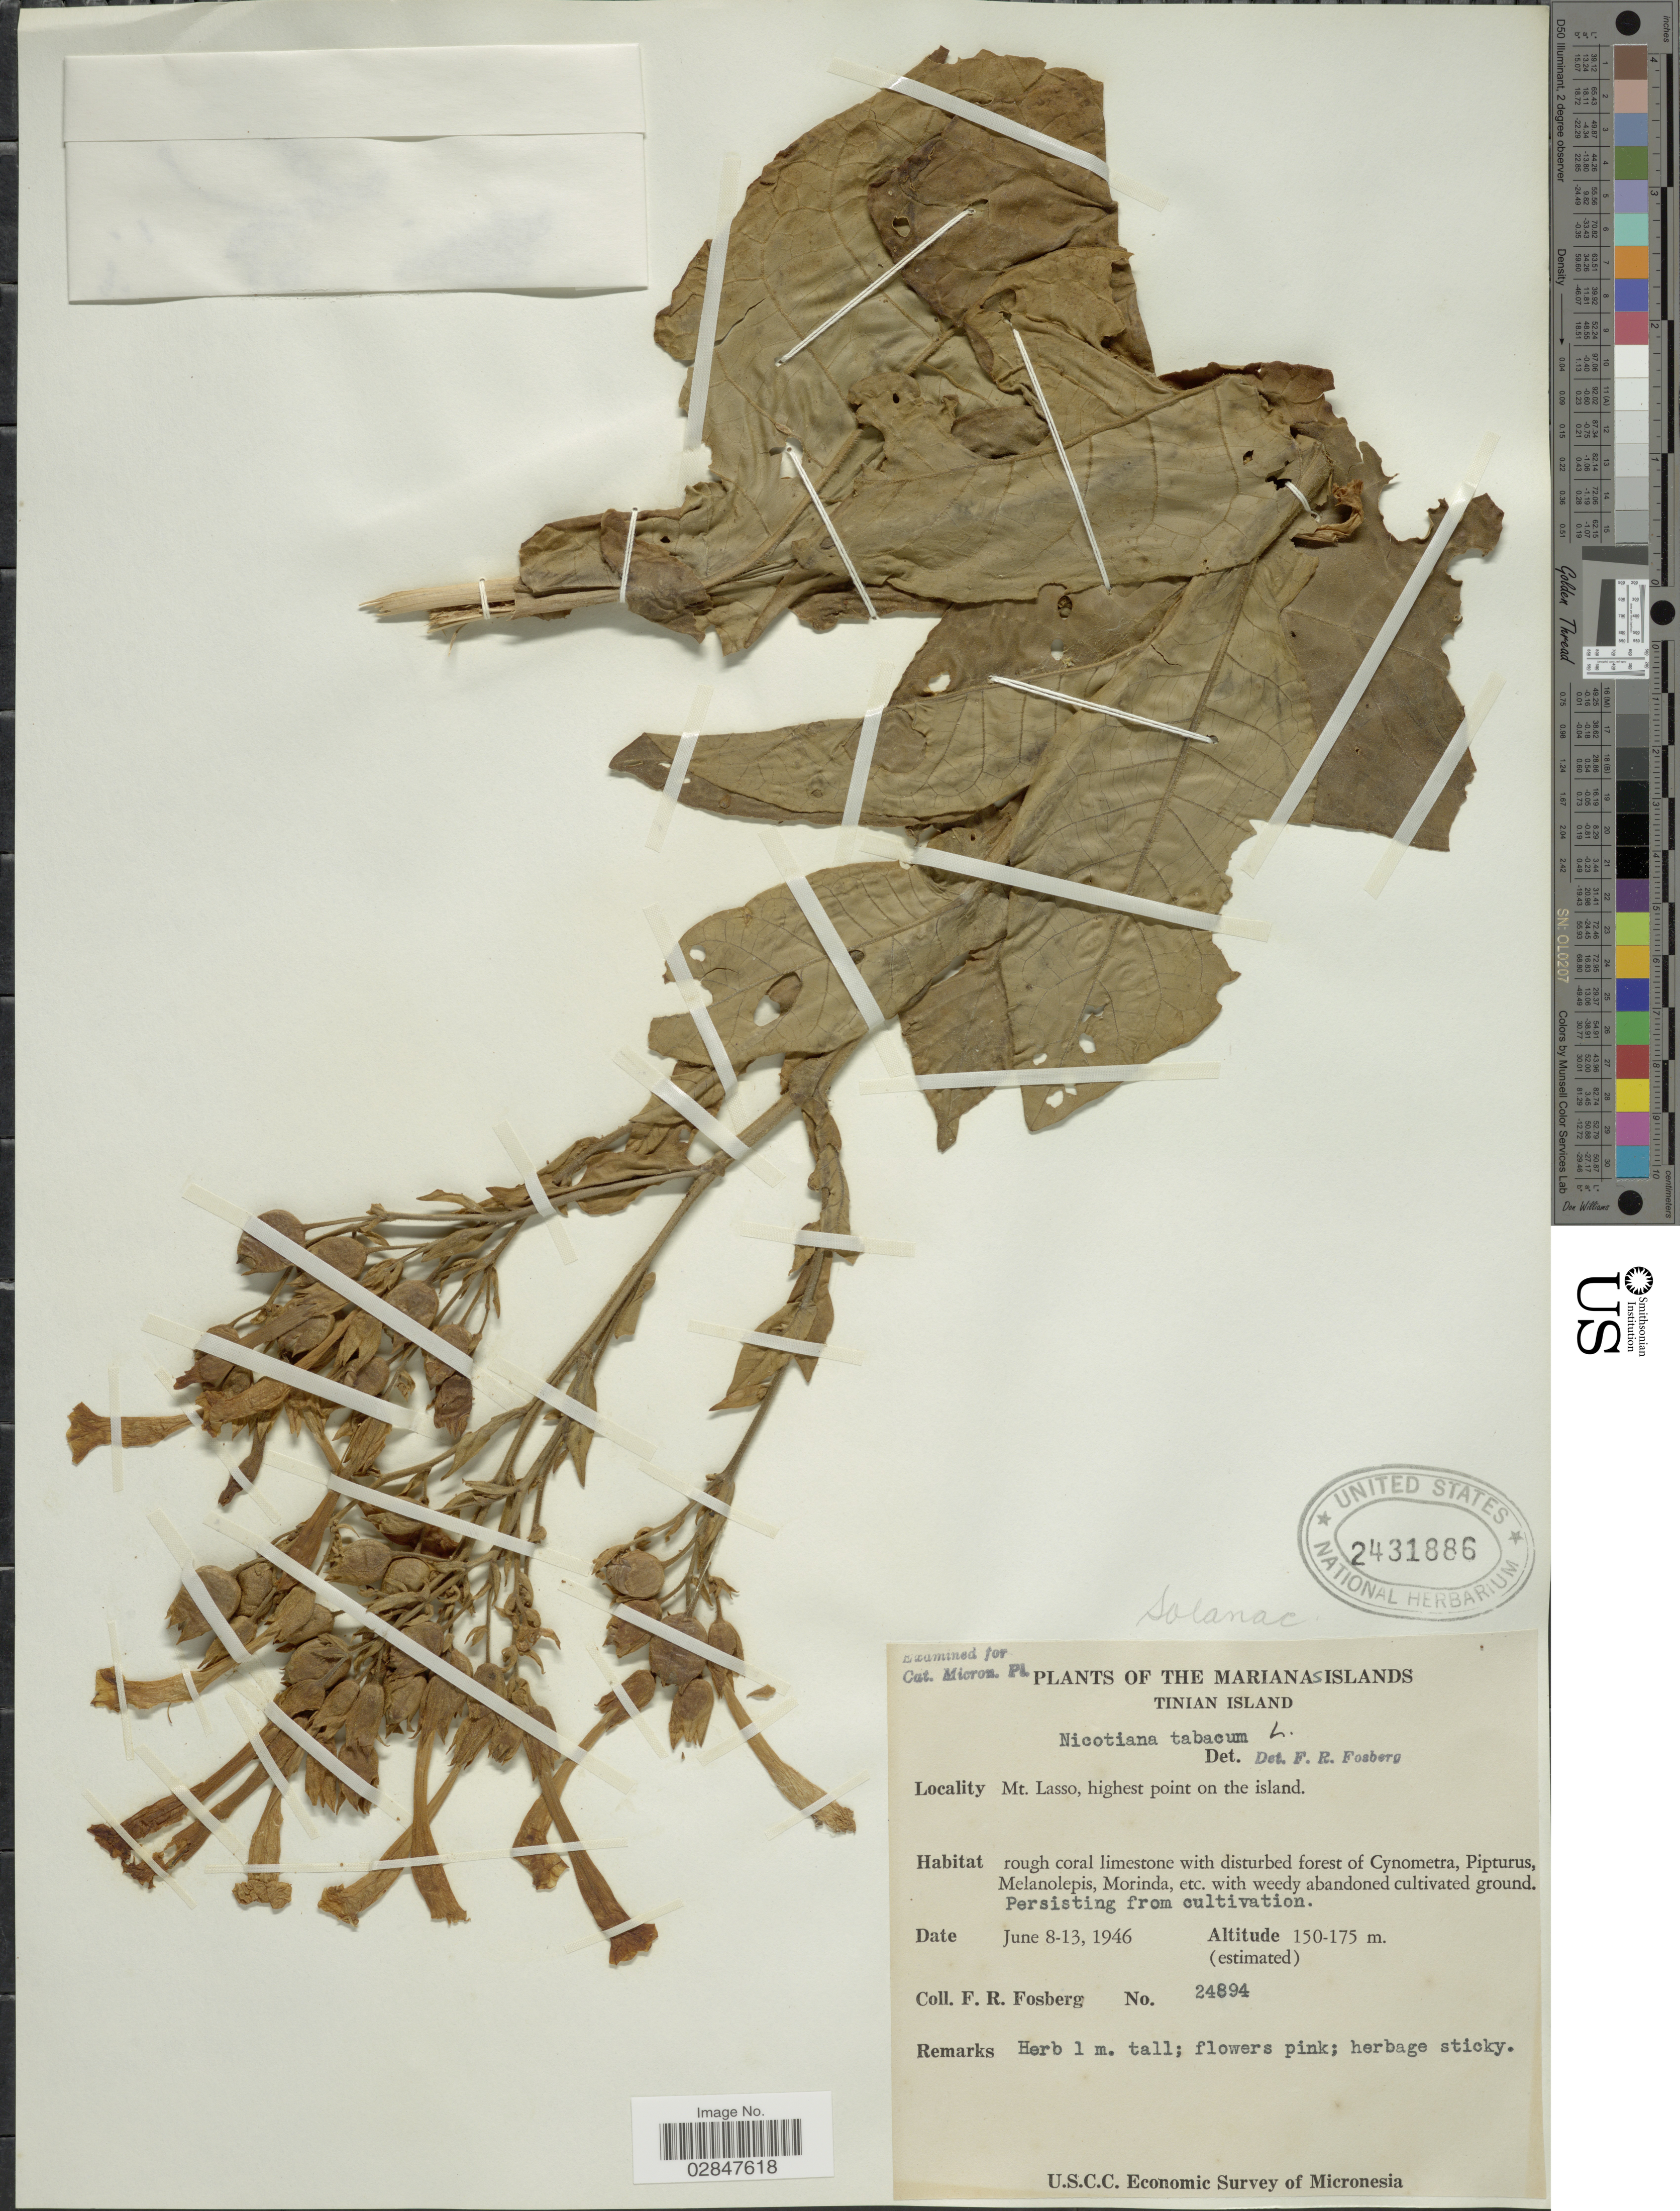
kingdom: Plantae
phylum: Tracheophyta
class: Magnoliopsida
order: Solanales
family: Solanaceae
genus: Nicotiana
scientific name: Nicotiana tabacum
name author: L.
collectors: F. R. Fosberg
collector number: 24894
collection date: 1946-06-08/1946-06-13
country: Northern Mariana Islands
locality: Marianas Islands. Tinian Island. Mt. Lasso, highest point on the island.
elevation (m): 150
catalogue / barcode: US 2431886